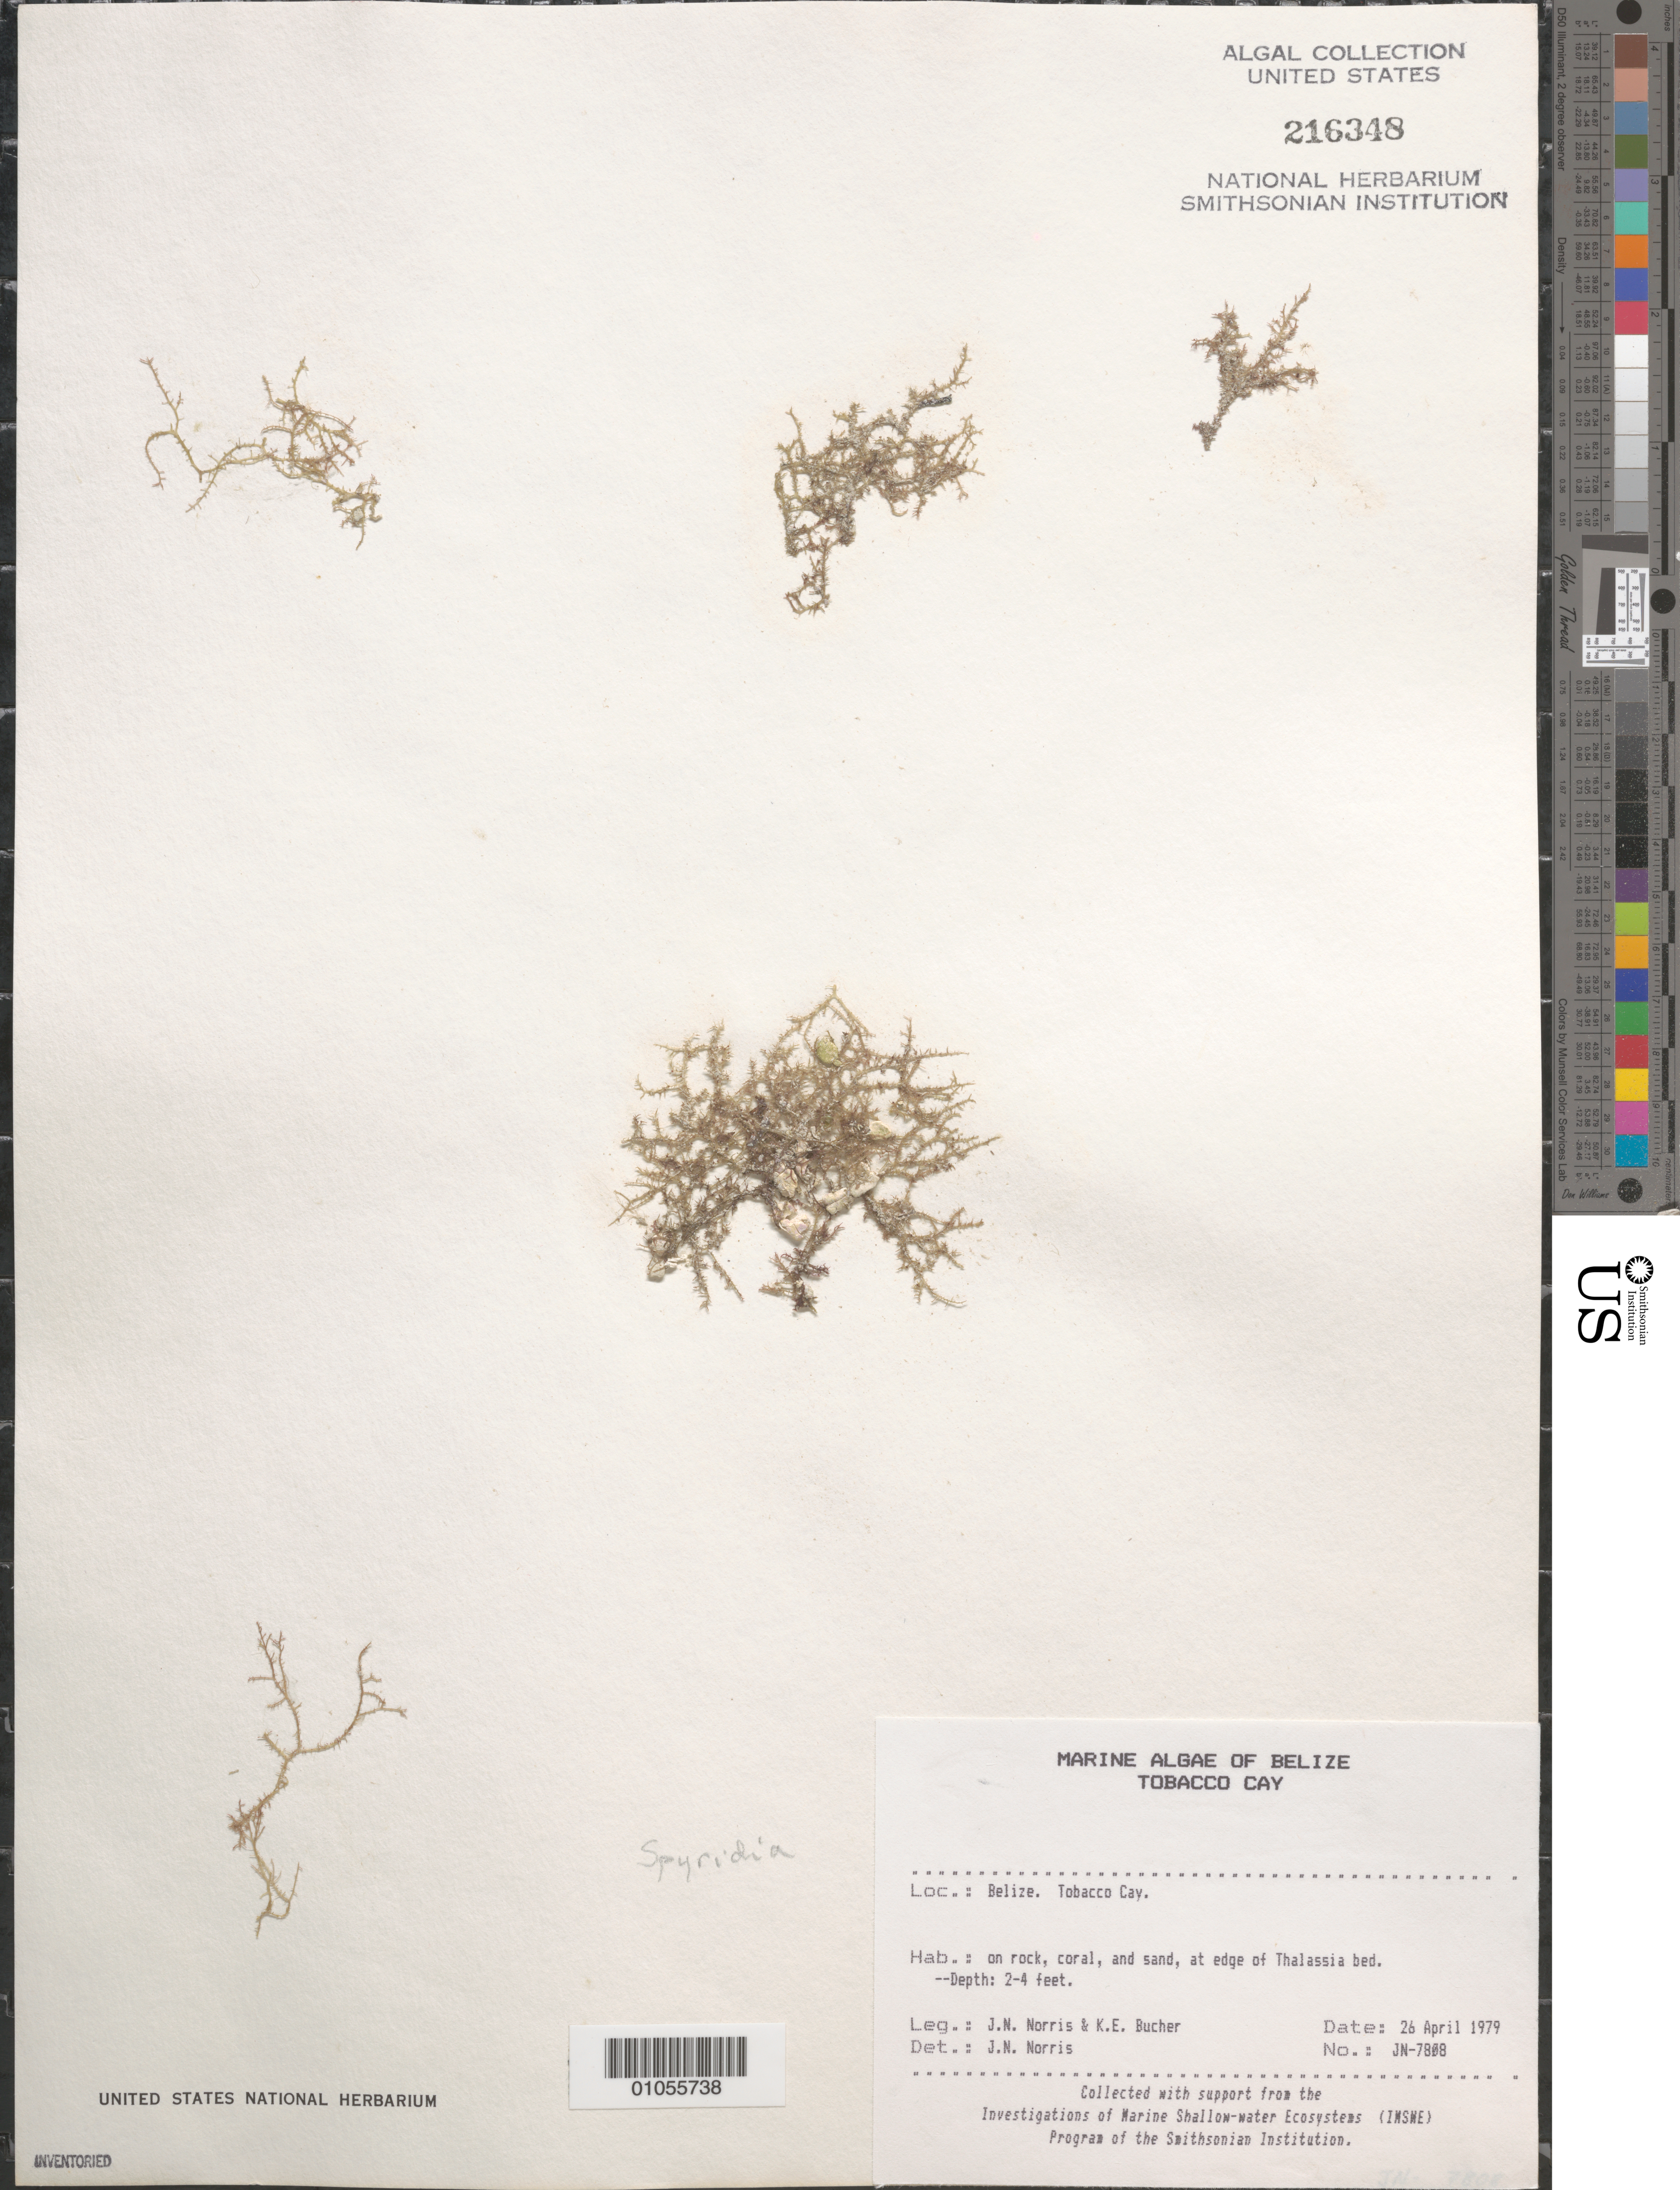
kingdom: Plantae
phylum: Rhodophyta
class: Florideophyceae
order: Ceramiales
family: Spyridiaceae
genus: Spyridia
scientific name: Spyridia sp.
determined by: Norris, James N.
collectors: J. N. Norris & K. E. Bucher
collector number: JN-7808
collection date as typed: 26 Apr 1979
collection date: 1979-04-26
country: Belize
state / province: Stann Creek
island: Tobacco Cay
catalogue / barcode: US 216348